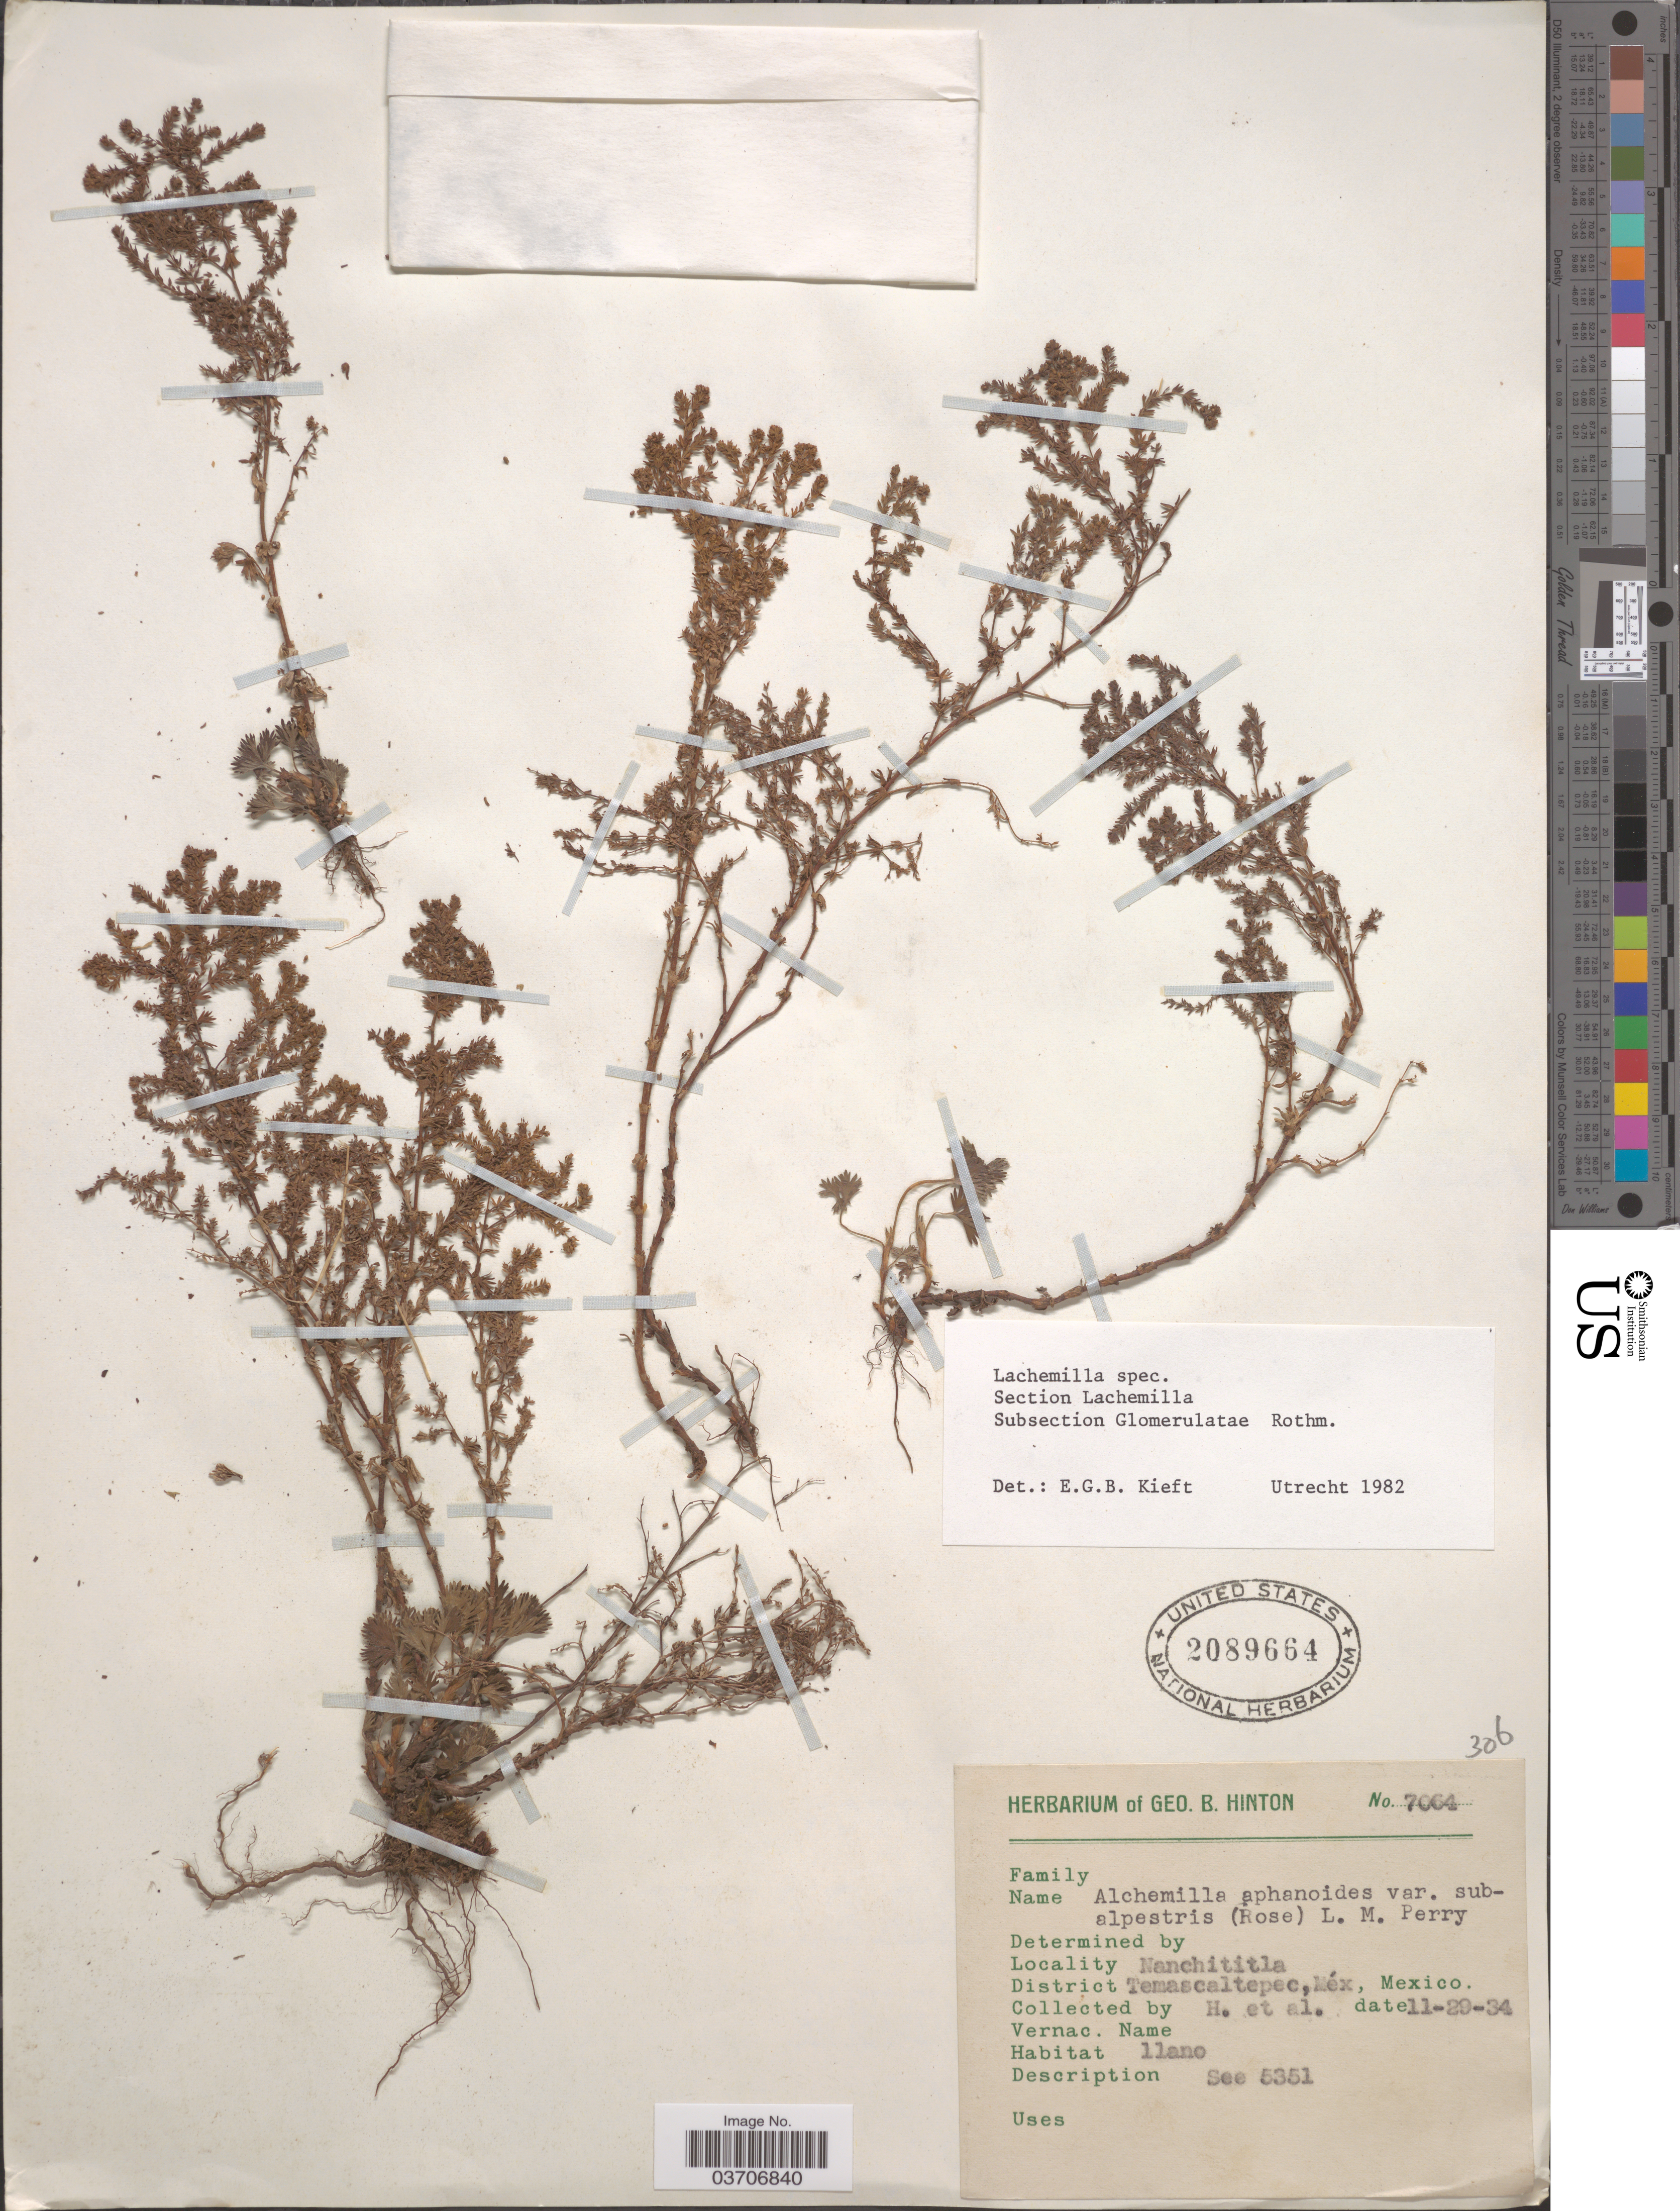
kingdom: Plantae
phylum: Tracheophyta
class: Magnoliopsida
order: Rosales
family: Rosaceae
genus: Lachemilla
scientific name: Lachemilla sp.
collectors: G. B. Hinton & et al.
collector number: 7064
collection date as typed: Transcribed d/m/y: 29/11/34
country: Mexico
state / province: México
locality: Nanchititla. District Temascaltepec.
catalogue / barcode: US 2089664